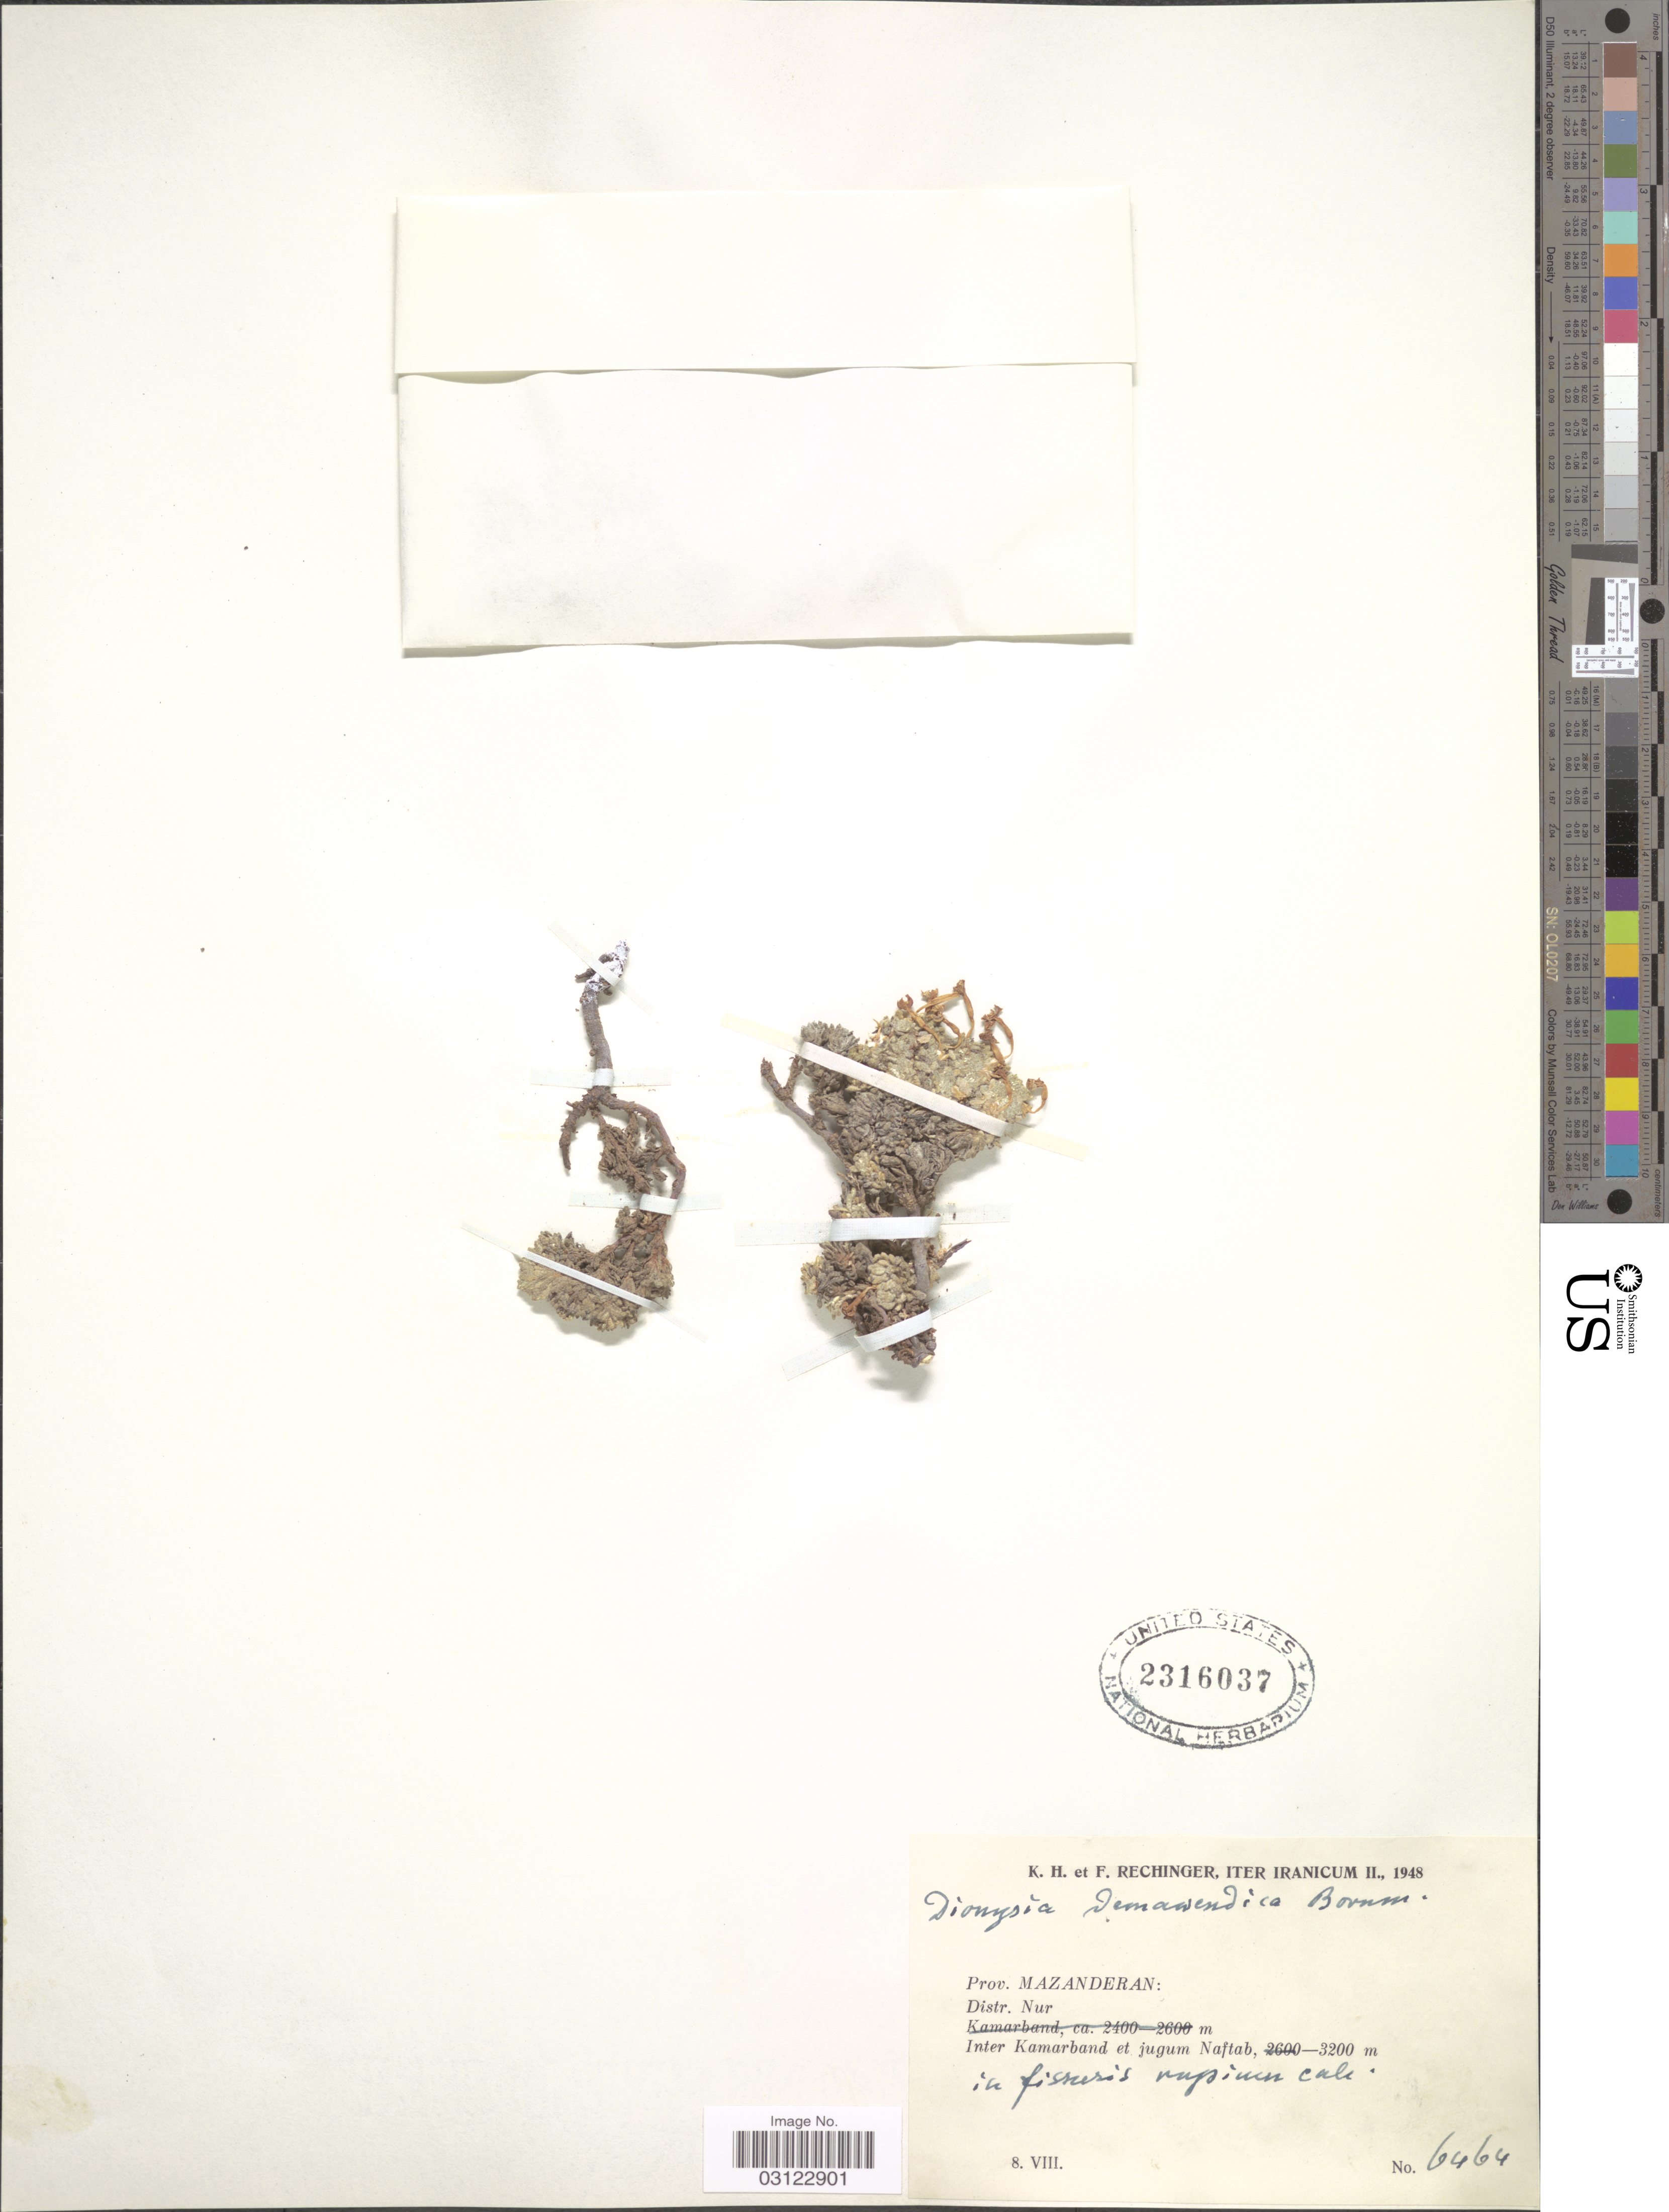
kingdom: Plantae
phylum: Tracheophyta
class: Magnoliopsida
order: Ericales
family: Primulaceae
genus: Dionysia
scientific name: Dionysia demawendica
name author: Bornm.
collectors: K. H. Rechinger & F. Rechinger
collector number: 6464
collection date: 1948-08-08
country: Iran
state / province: Mazandaran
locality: Iranicum. Prov. Mazanderan: Distr. Nur. Inter Kamarband et jugum Naftab.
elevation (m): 3200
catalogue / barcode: US 2316037